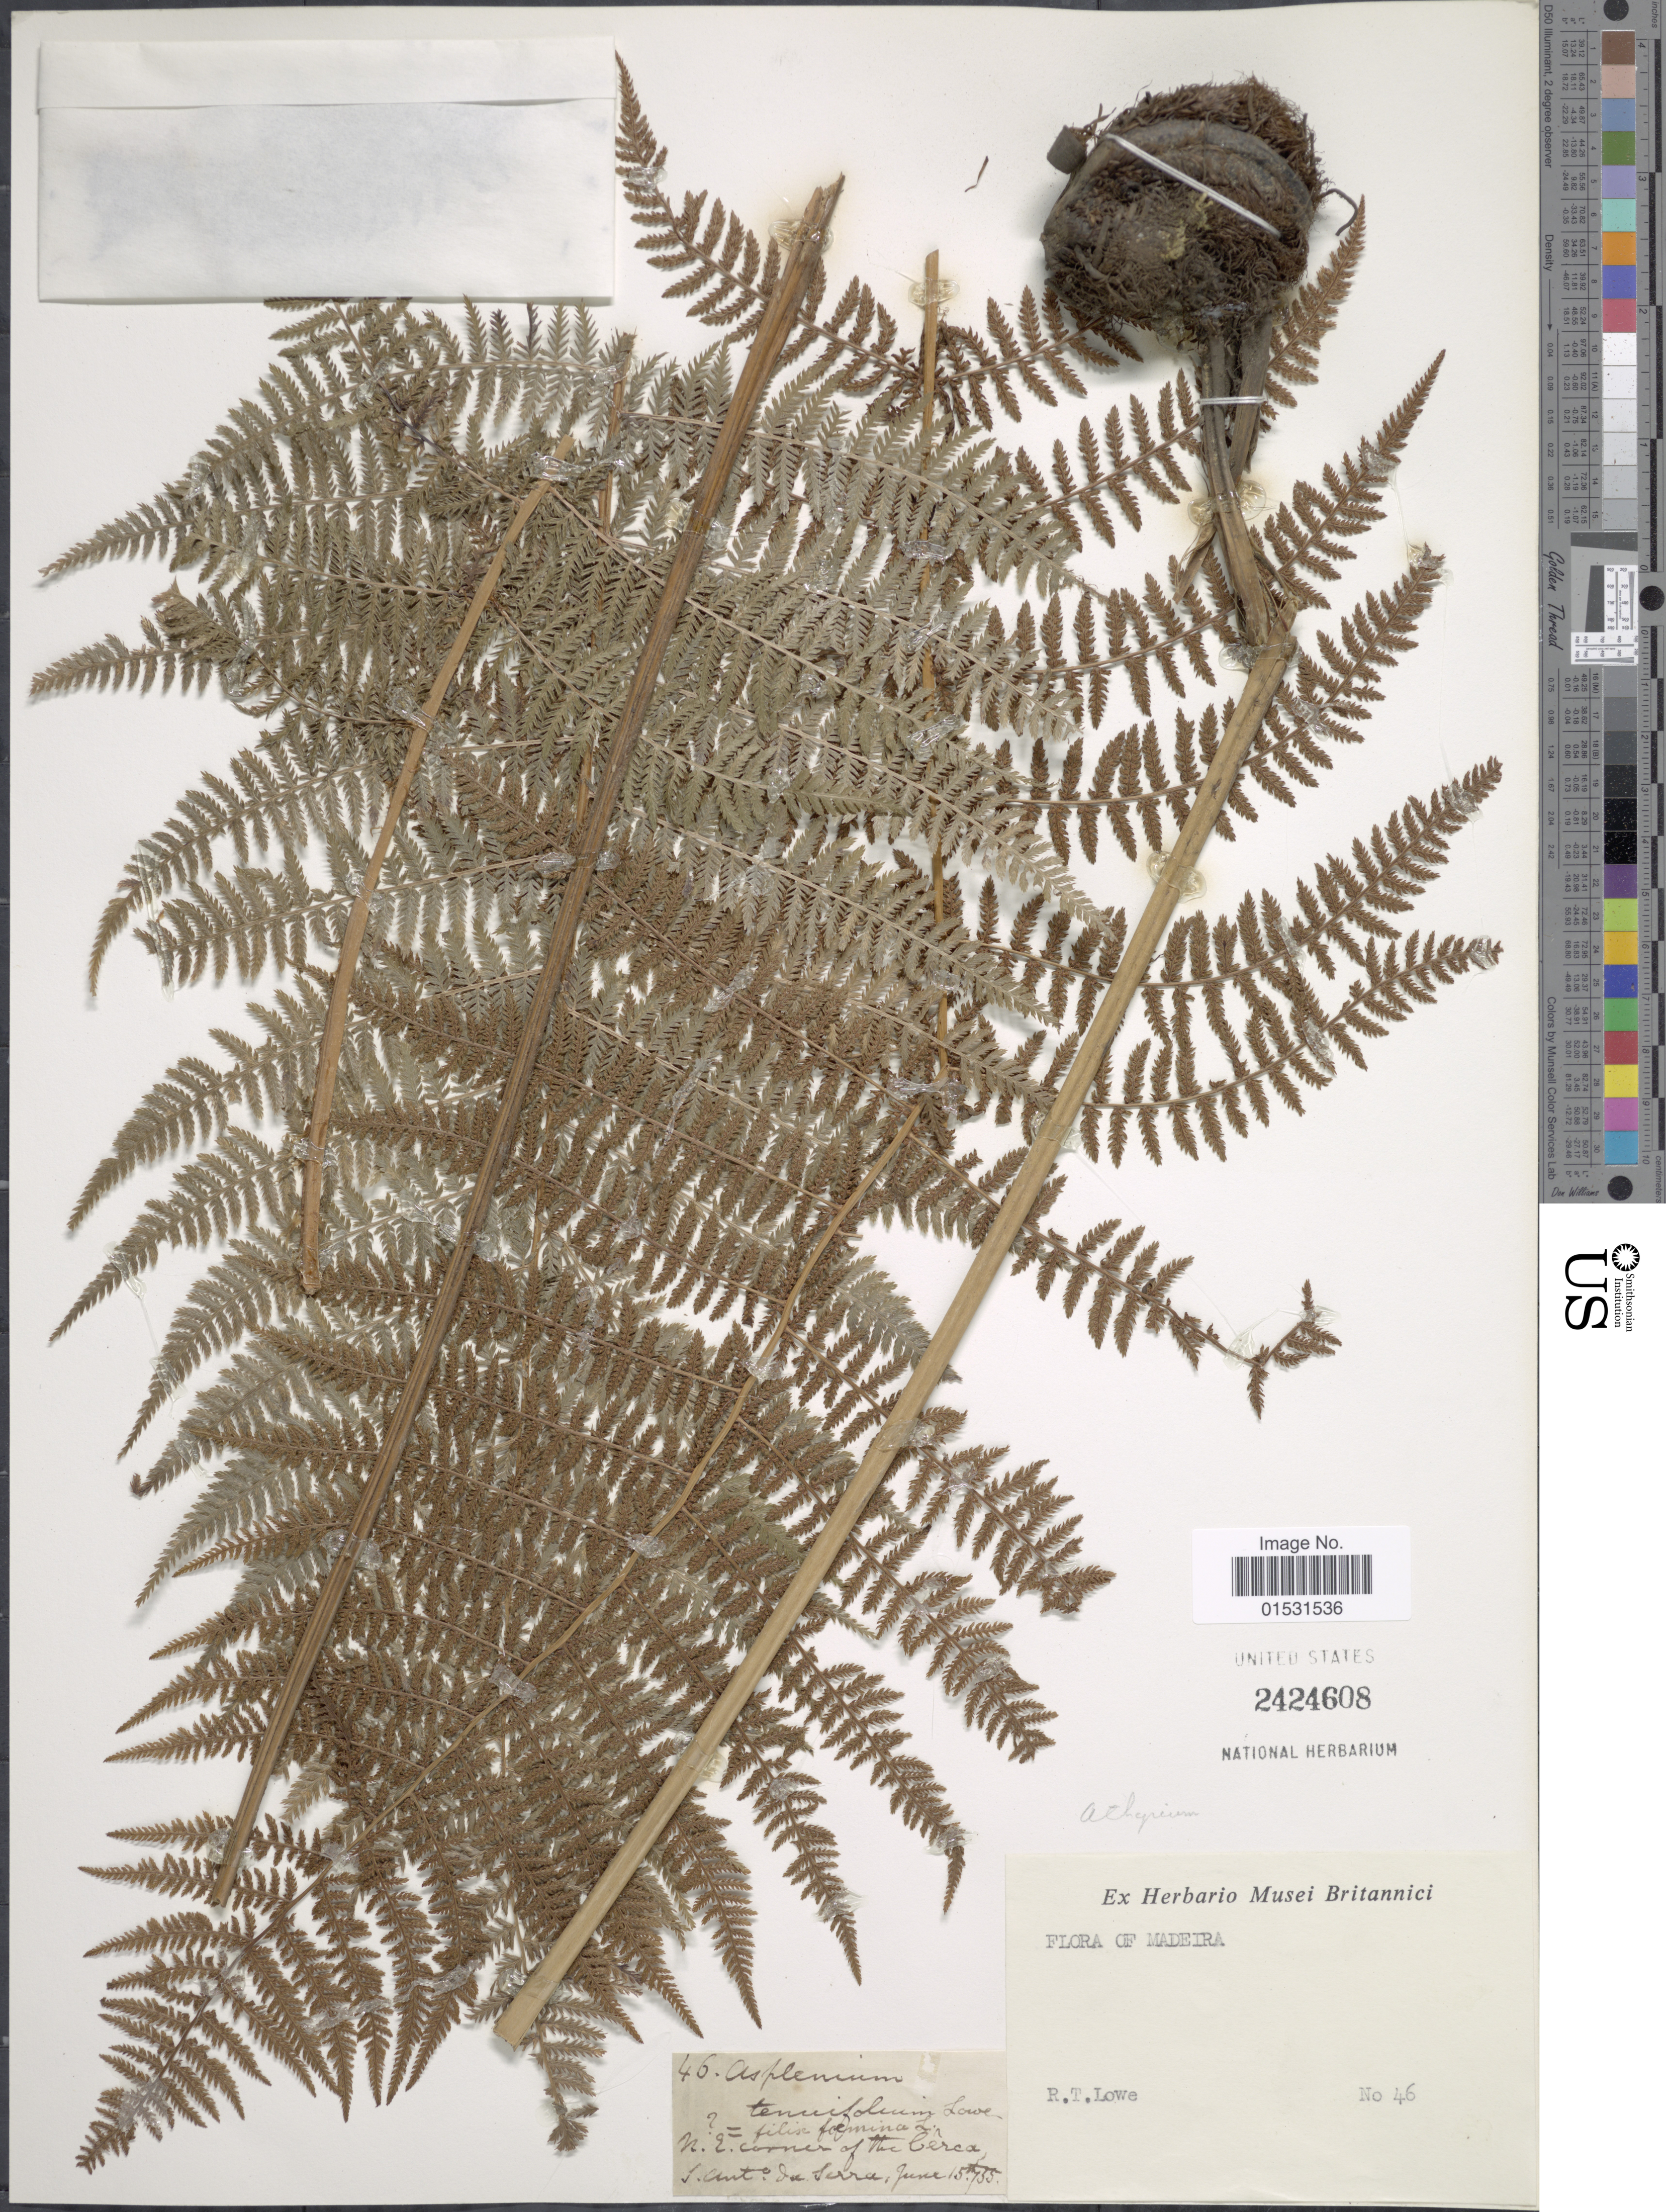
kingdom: Plantae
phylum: Tracheophyta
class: Polypodiopsida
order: Polypodiales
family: Athyriaceae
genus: Athyrium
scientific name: Athyrium filix-femina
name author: (L.) Roth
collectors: R. T. Lowe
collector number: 46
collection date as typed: Transcribed d/m/y: 15/6/1755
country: Portugal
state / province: Madeira (Aut. Reg.)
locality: N.E. corner of the Cerca S. Ant. da Serra.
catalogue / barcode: US 2424608